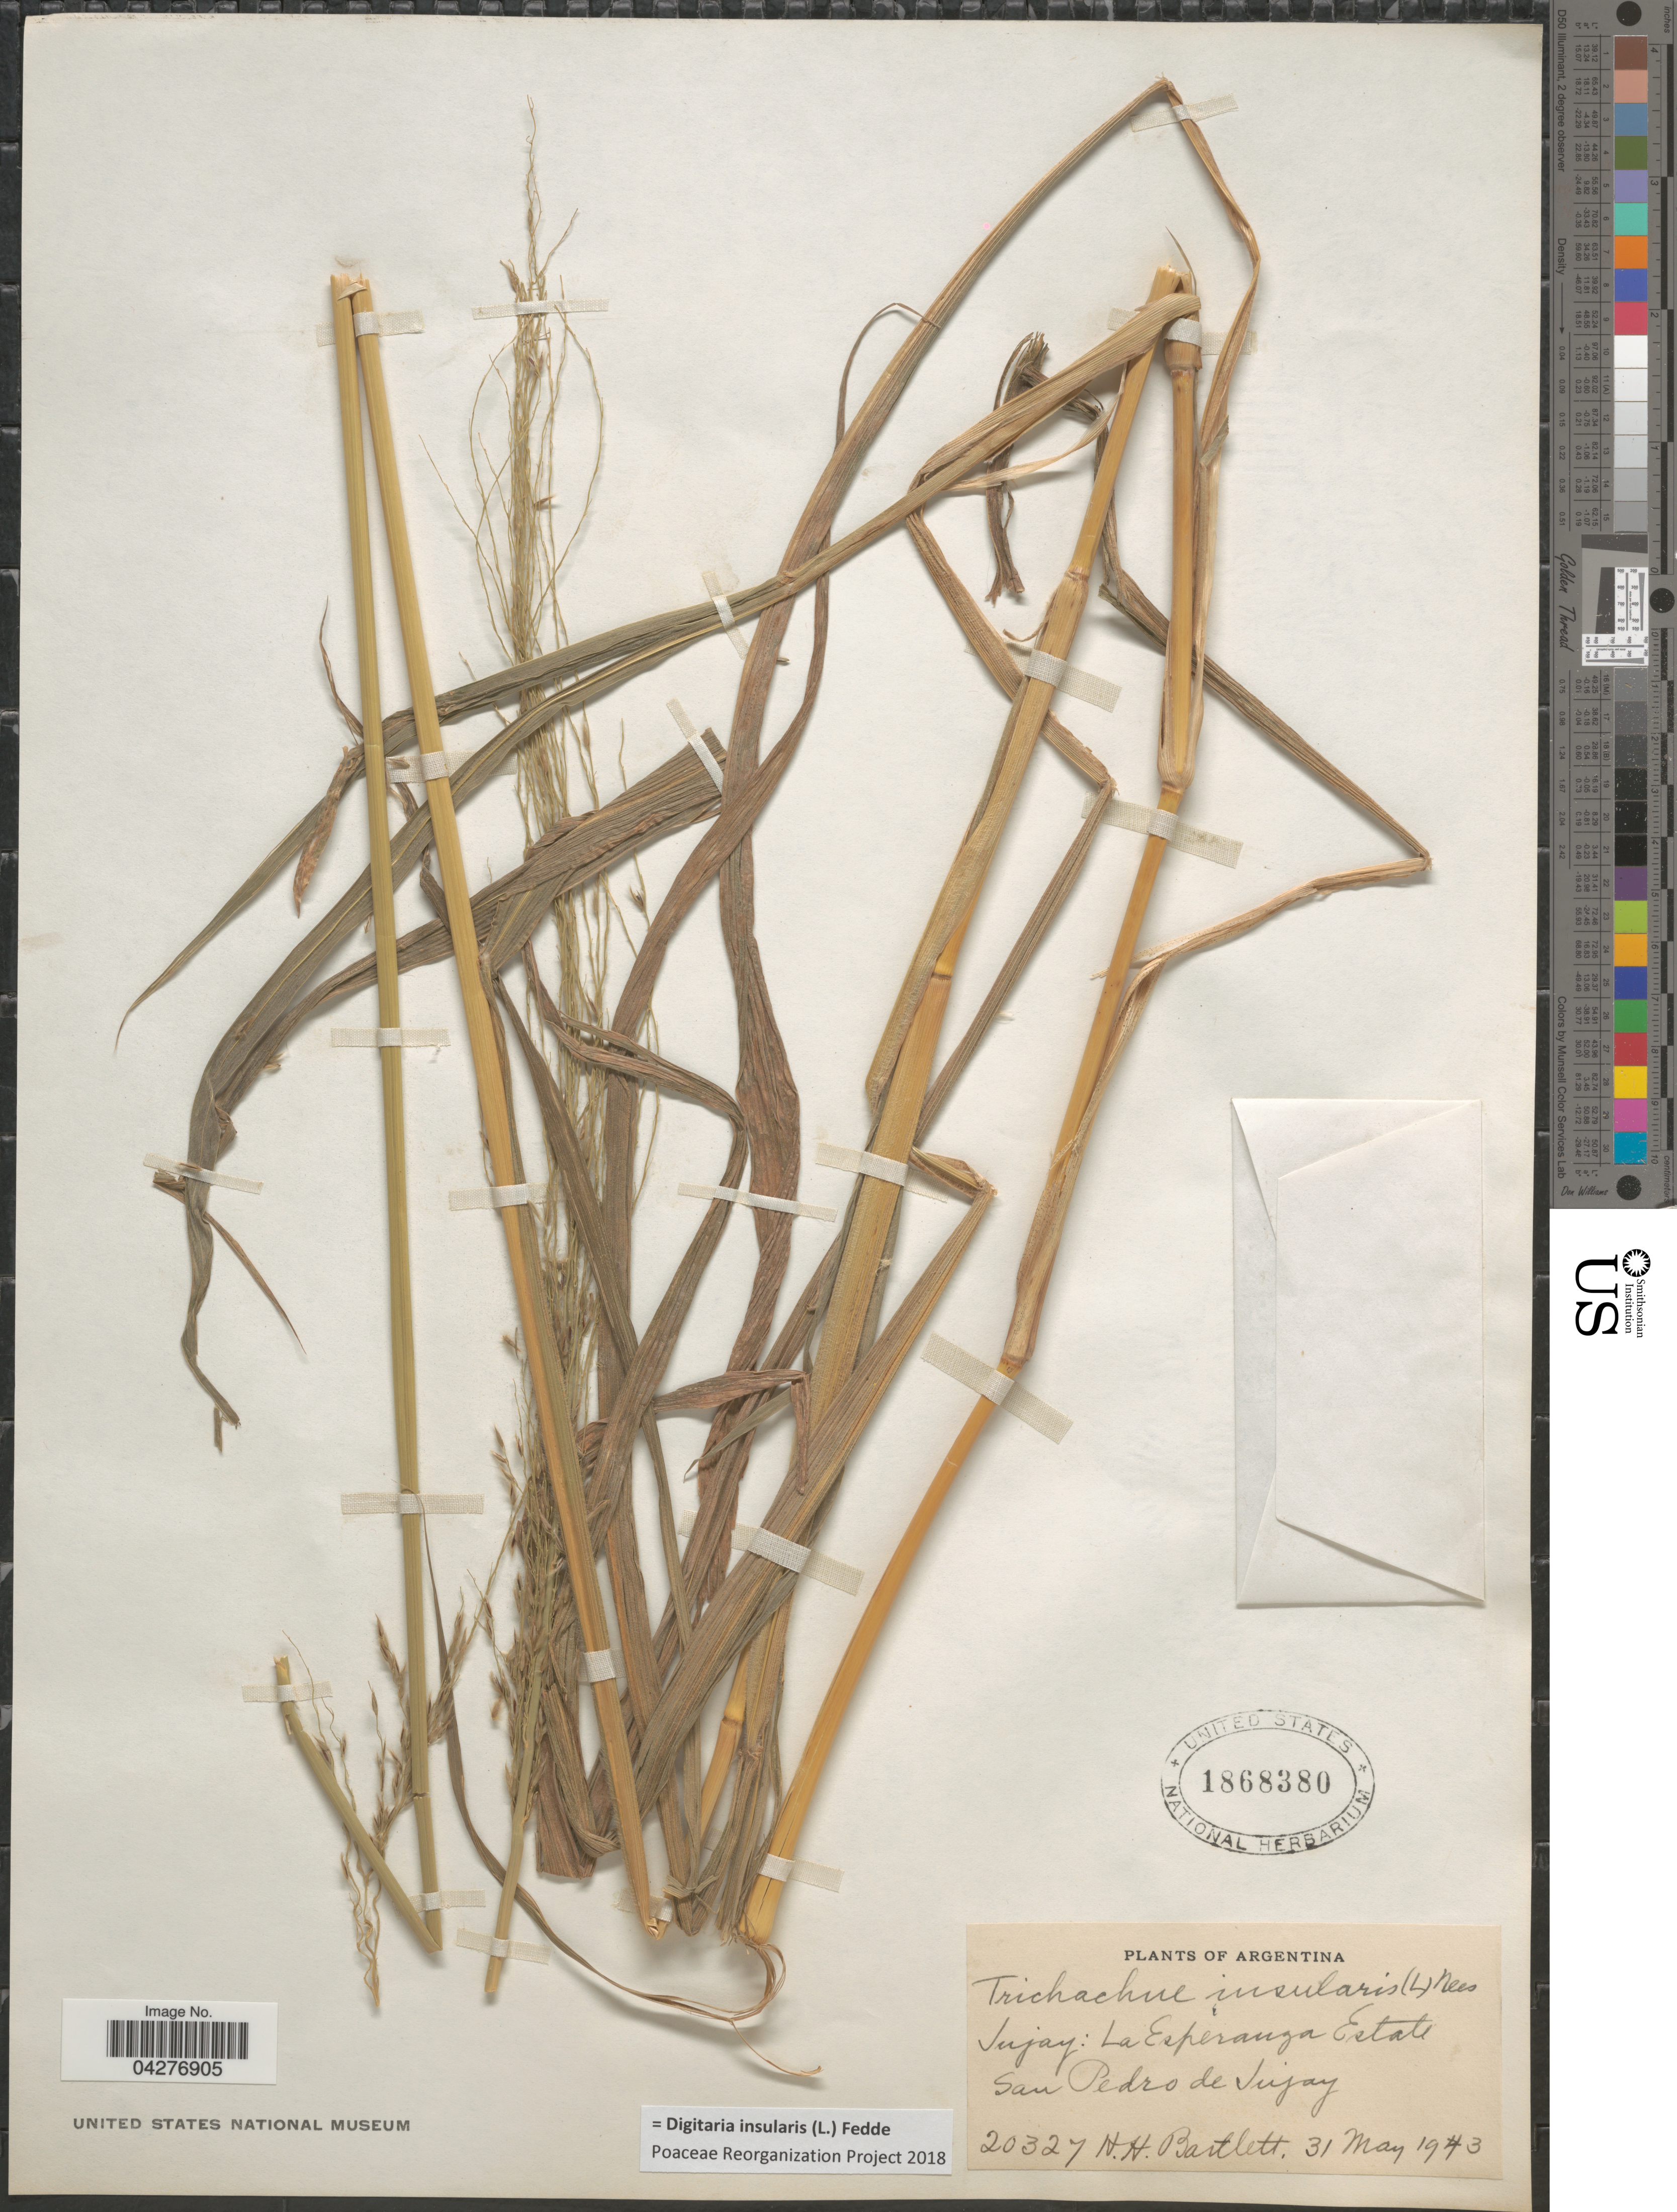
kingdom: Plantae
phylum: Tracheophyta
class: Liliopsida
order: Poales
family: Poaceae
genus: Digitaria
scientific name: Digitaria insularis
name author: (L.) Fedde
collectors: H. H. Bartlett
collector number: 20327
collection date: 1943-05-31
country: Argentina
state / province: Jujuy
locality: La Esperanza Estate. San Pedro de Jujuy.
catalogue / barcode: US 1868380